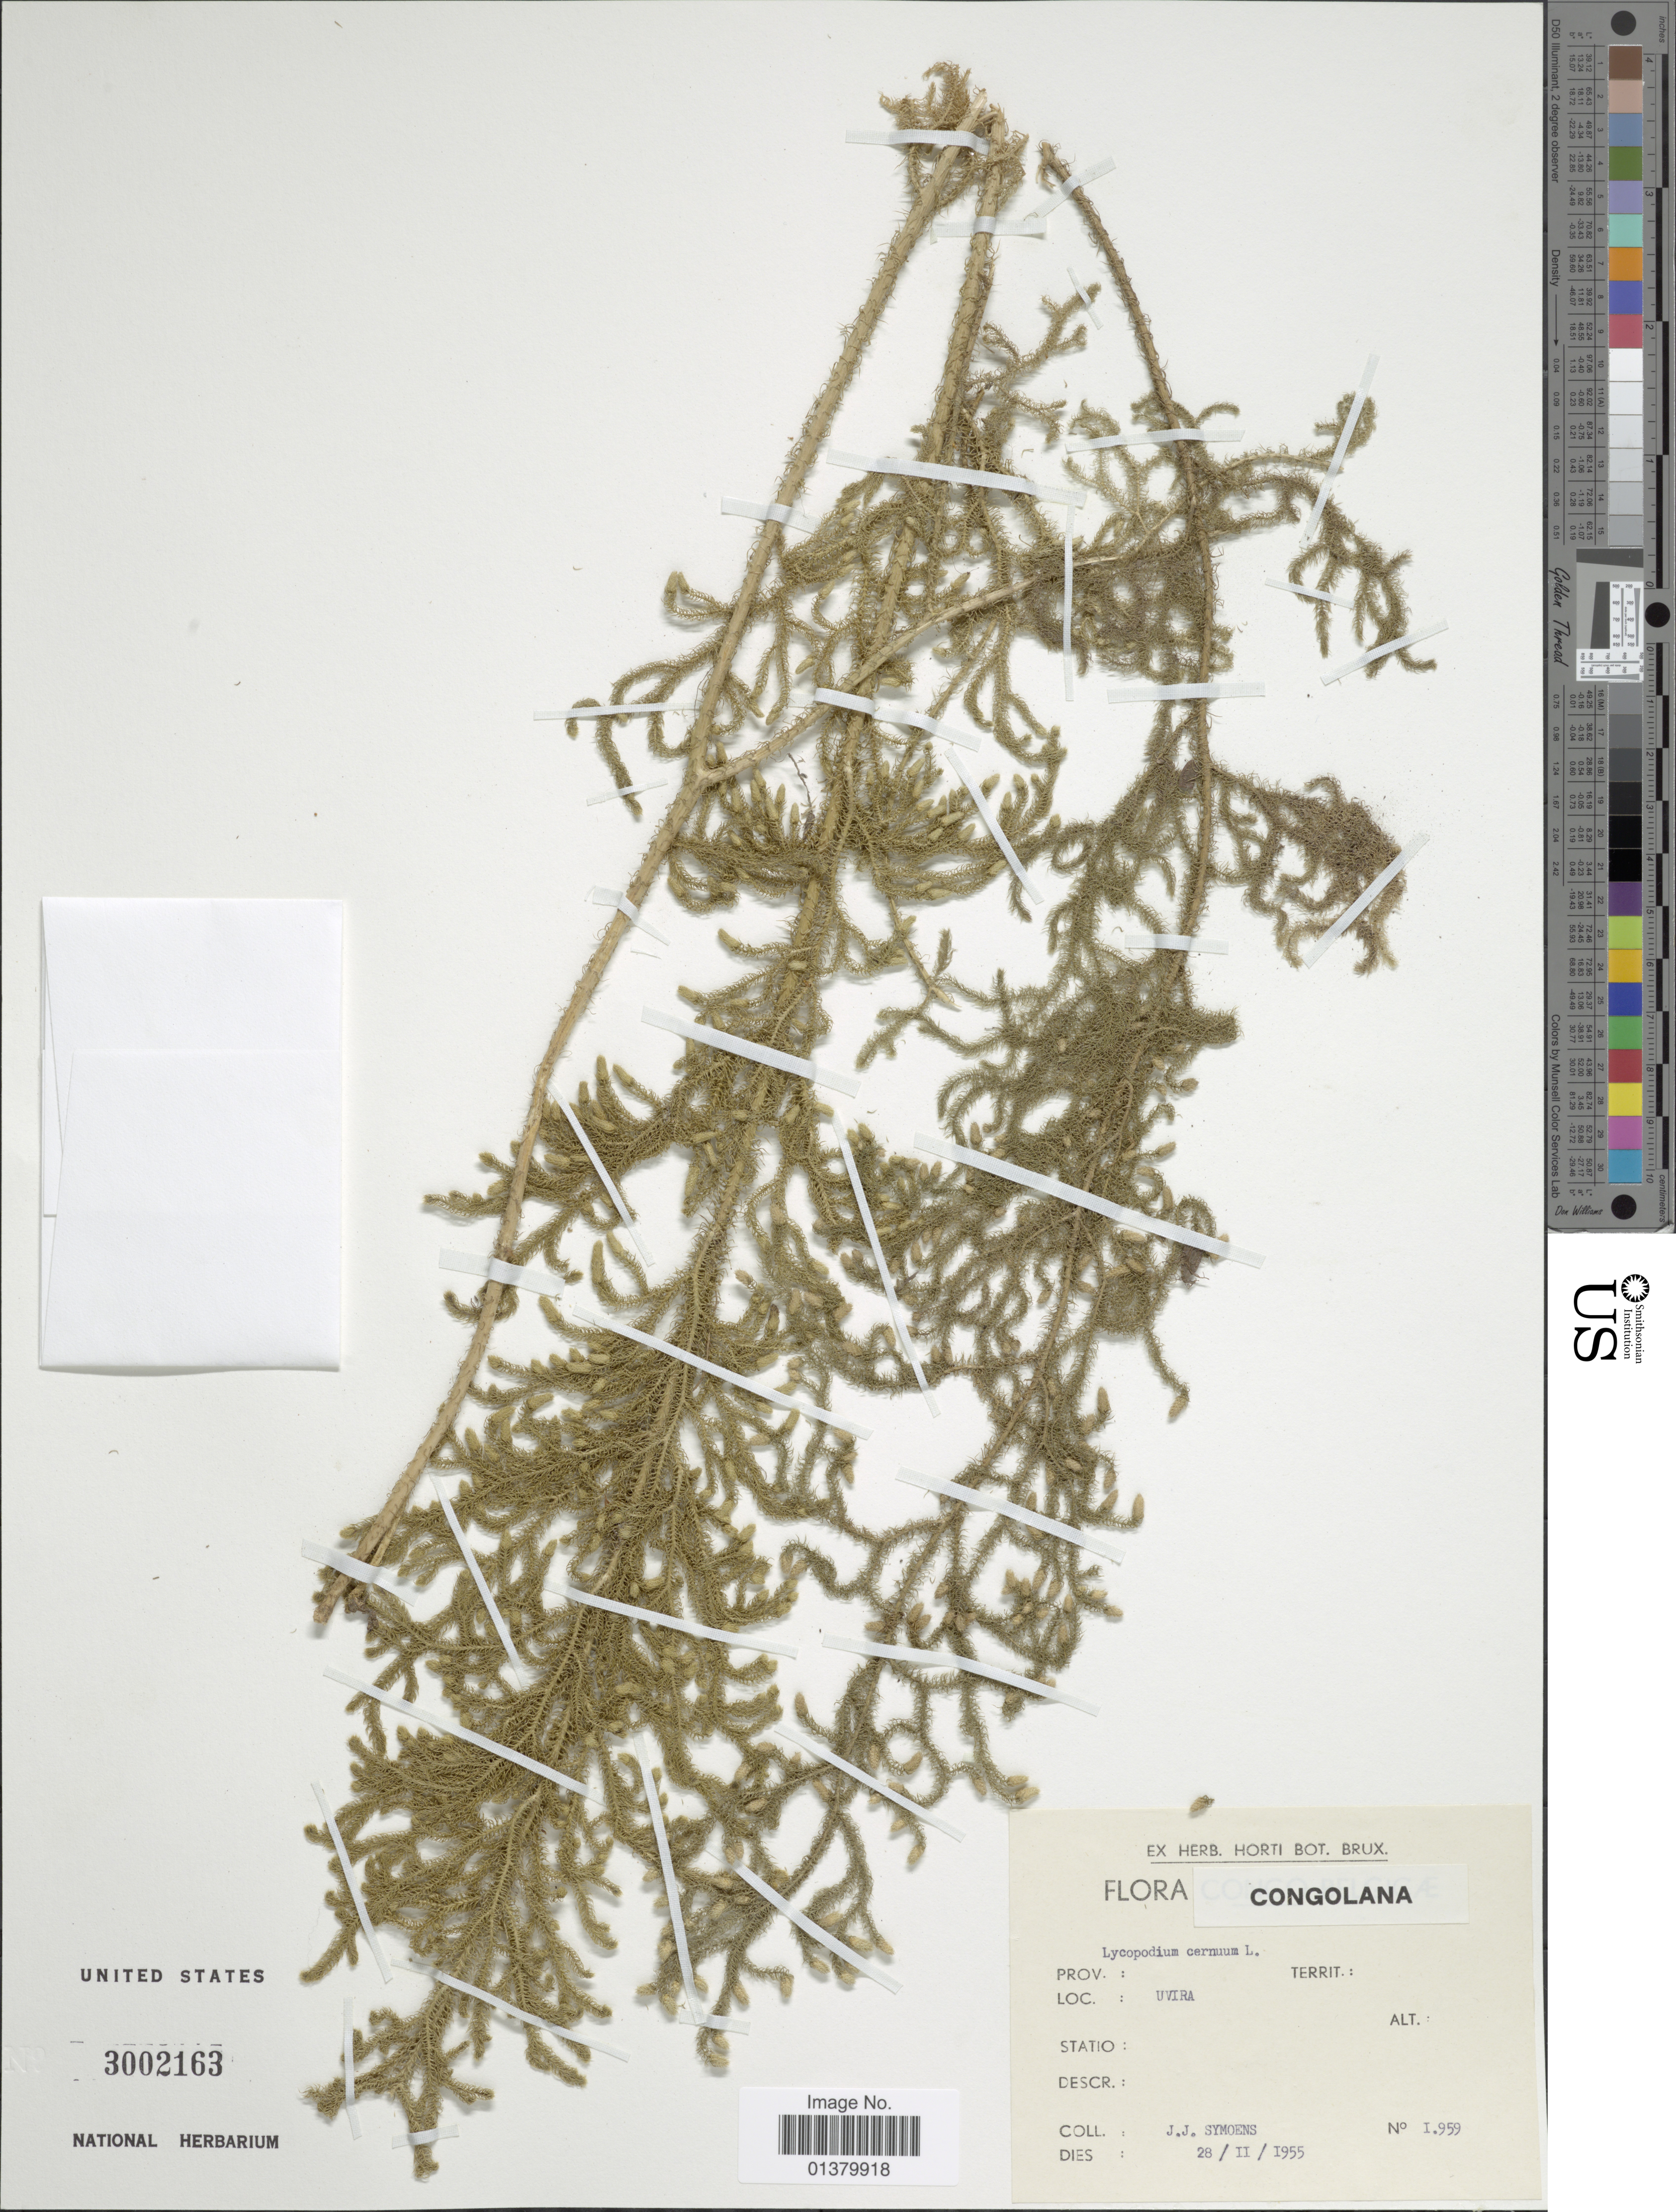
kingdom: Plantae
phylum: Tracheophyta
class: Lycopodiopsida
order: Lycopodiales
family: Lycopodiaceae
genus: Palhinhaea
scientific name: Palhinhaea cernua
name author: (L.) Vasc. & Franco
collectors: J. Symoens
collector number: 1959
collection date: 1955-02-28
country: Congo, Democratic Republic of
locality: Uvira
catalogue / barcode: US 3002163